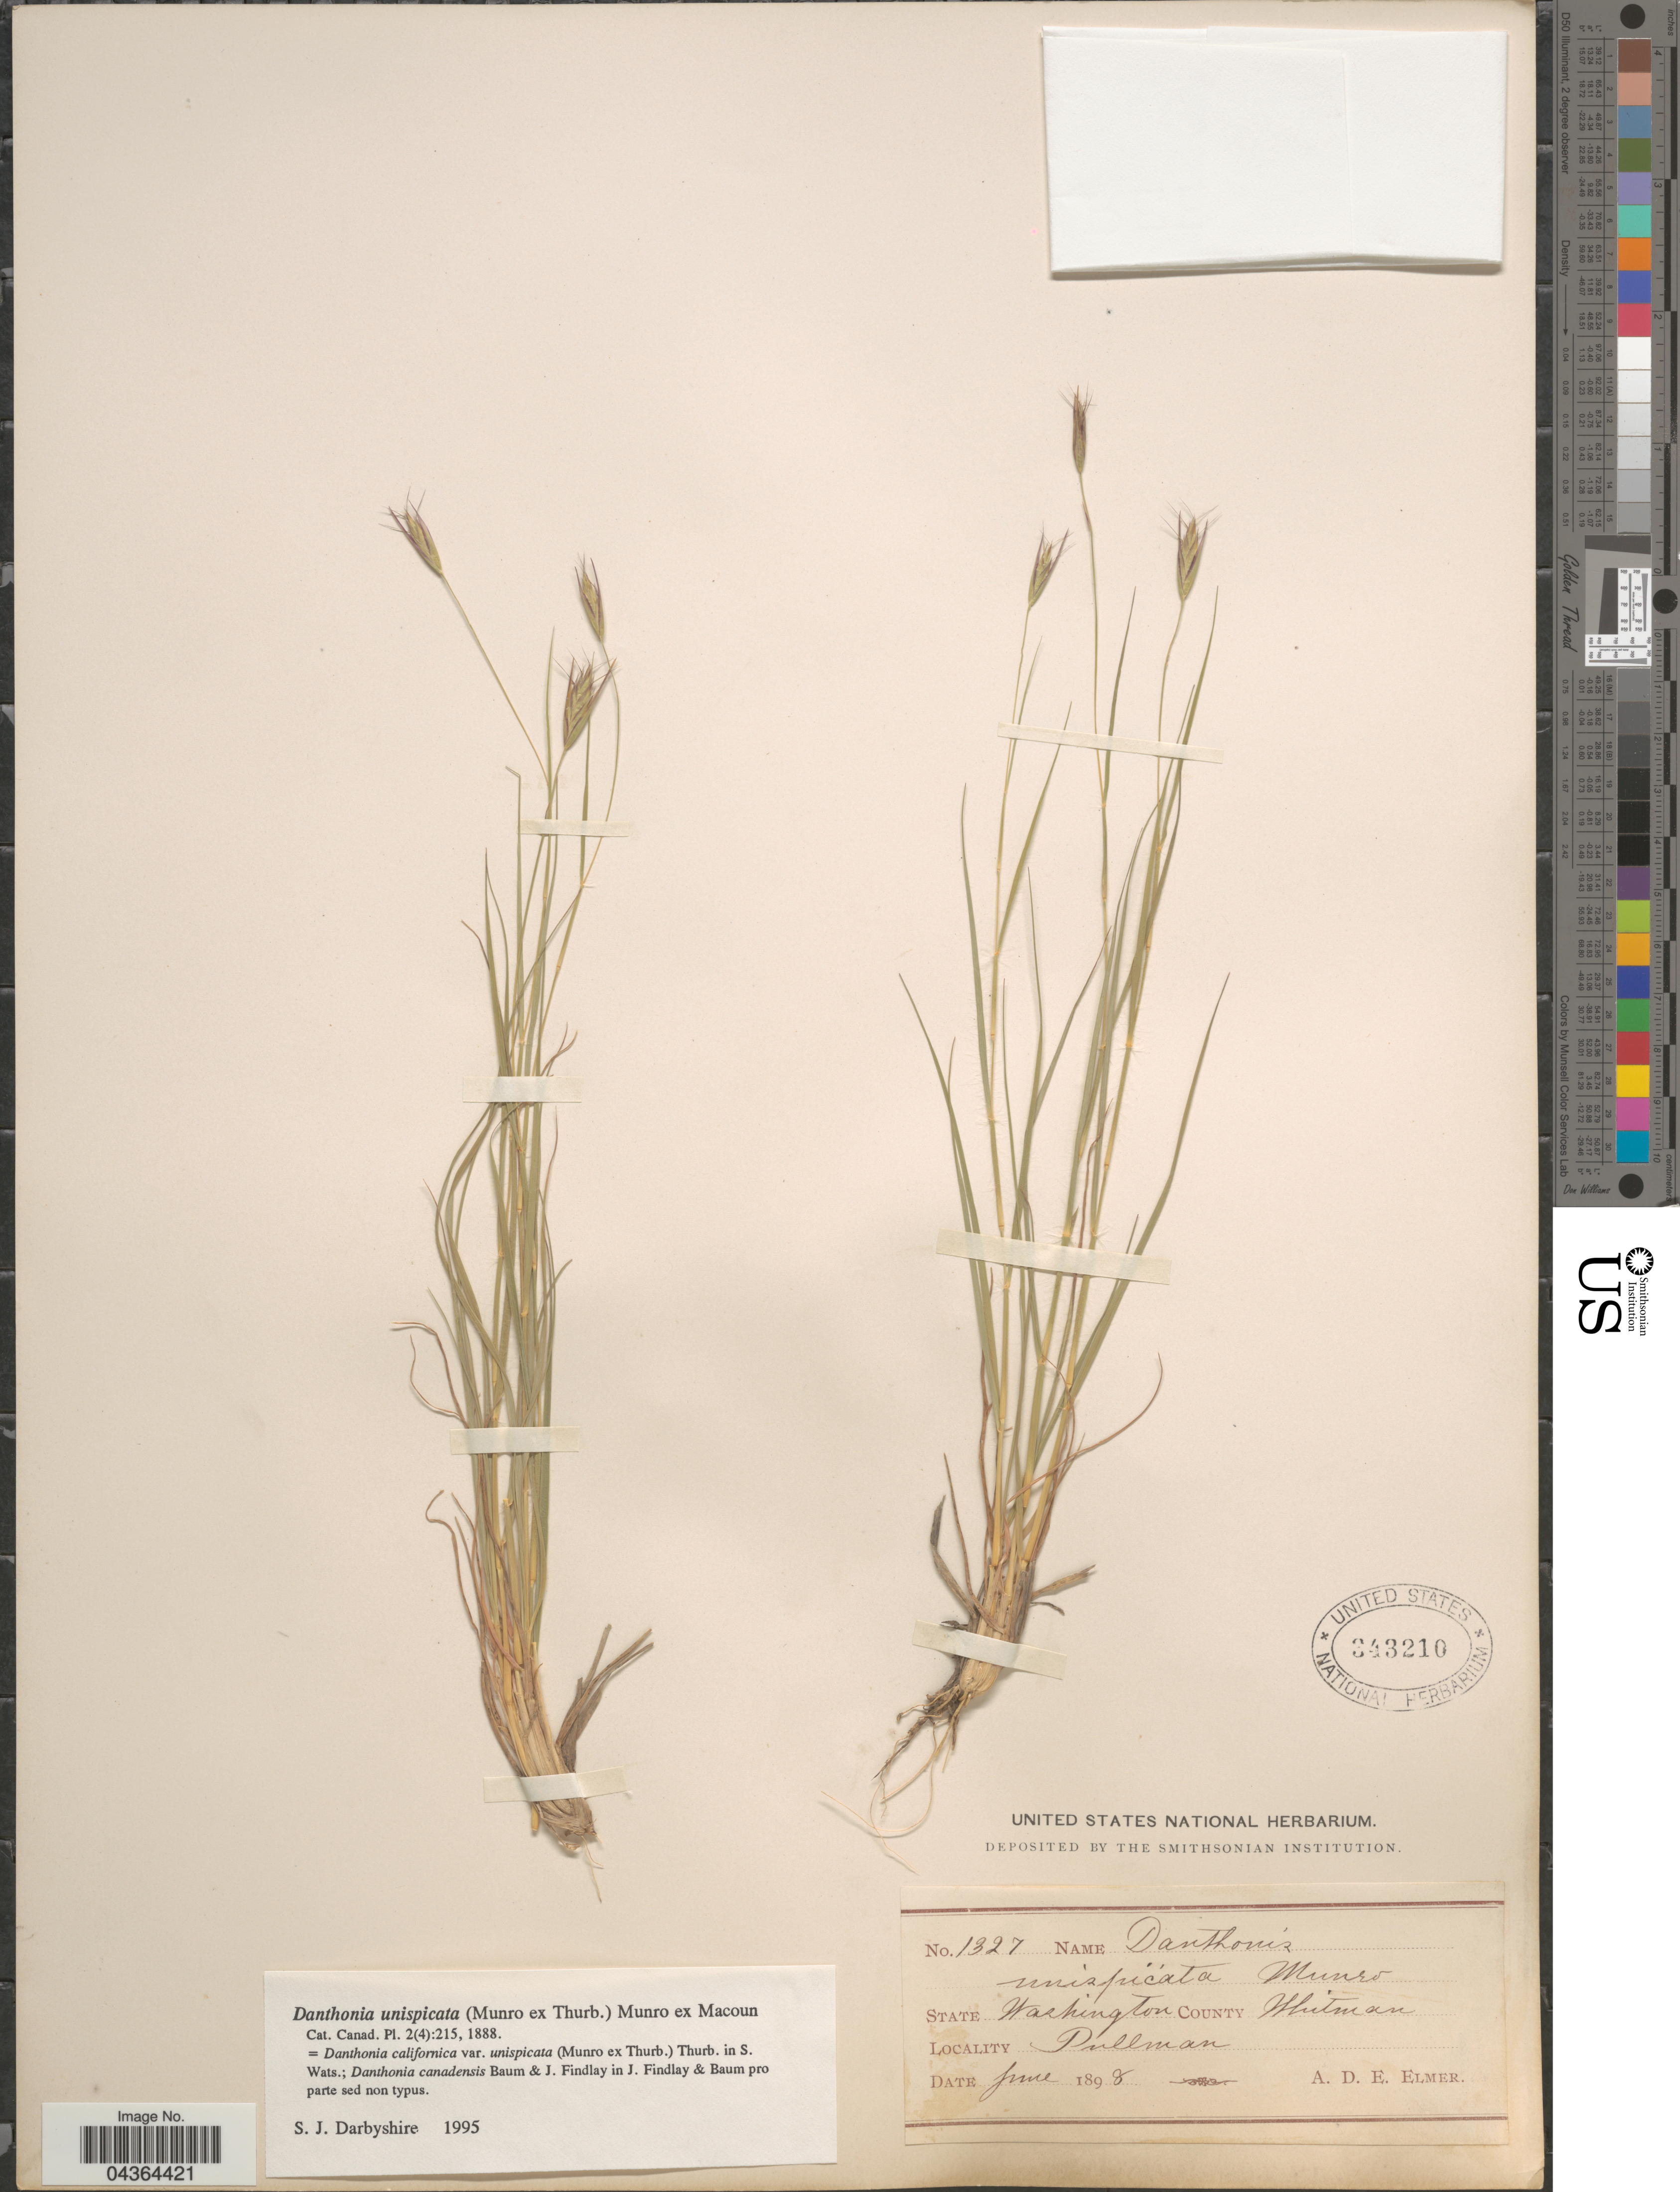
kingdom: Plantae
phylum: Tracheophyta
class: Liliopsida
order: Poales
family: Poaceae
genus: Danthonia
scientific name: Danthonia unispicata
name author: (Thurb.) Munro ex Macoun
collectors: A. D. E. Elmer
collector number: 1327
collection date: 1898-06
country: United States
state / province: Washington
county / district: Whitman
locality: County Whitman. Pullman.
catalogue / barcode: US 343210